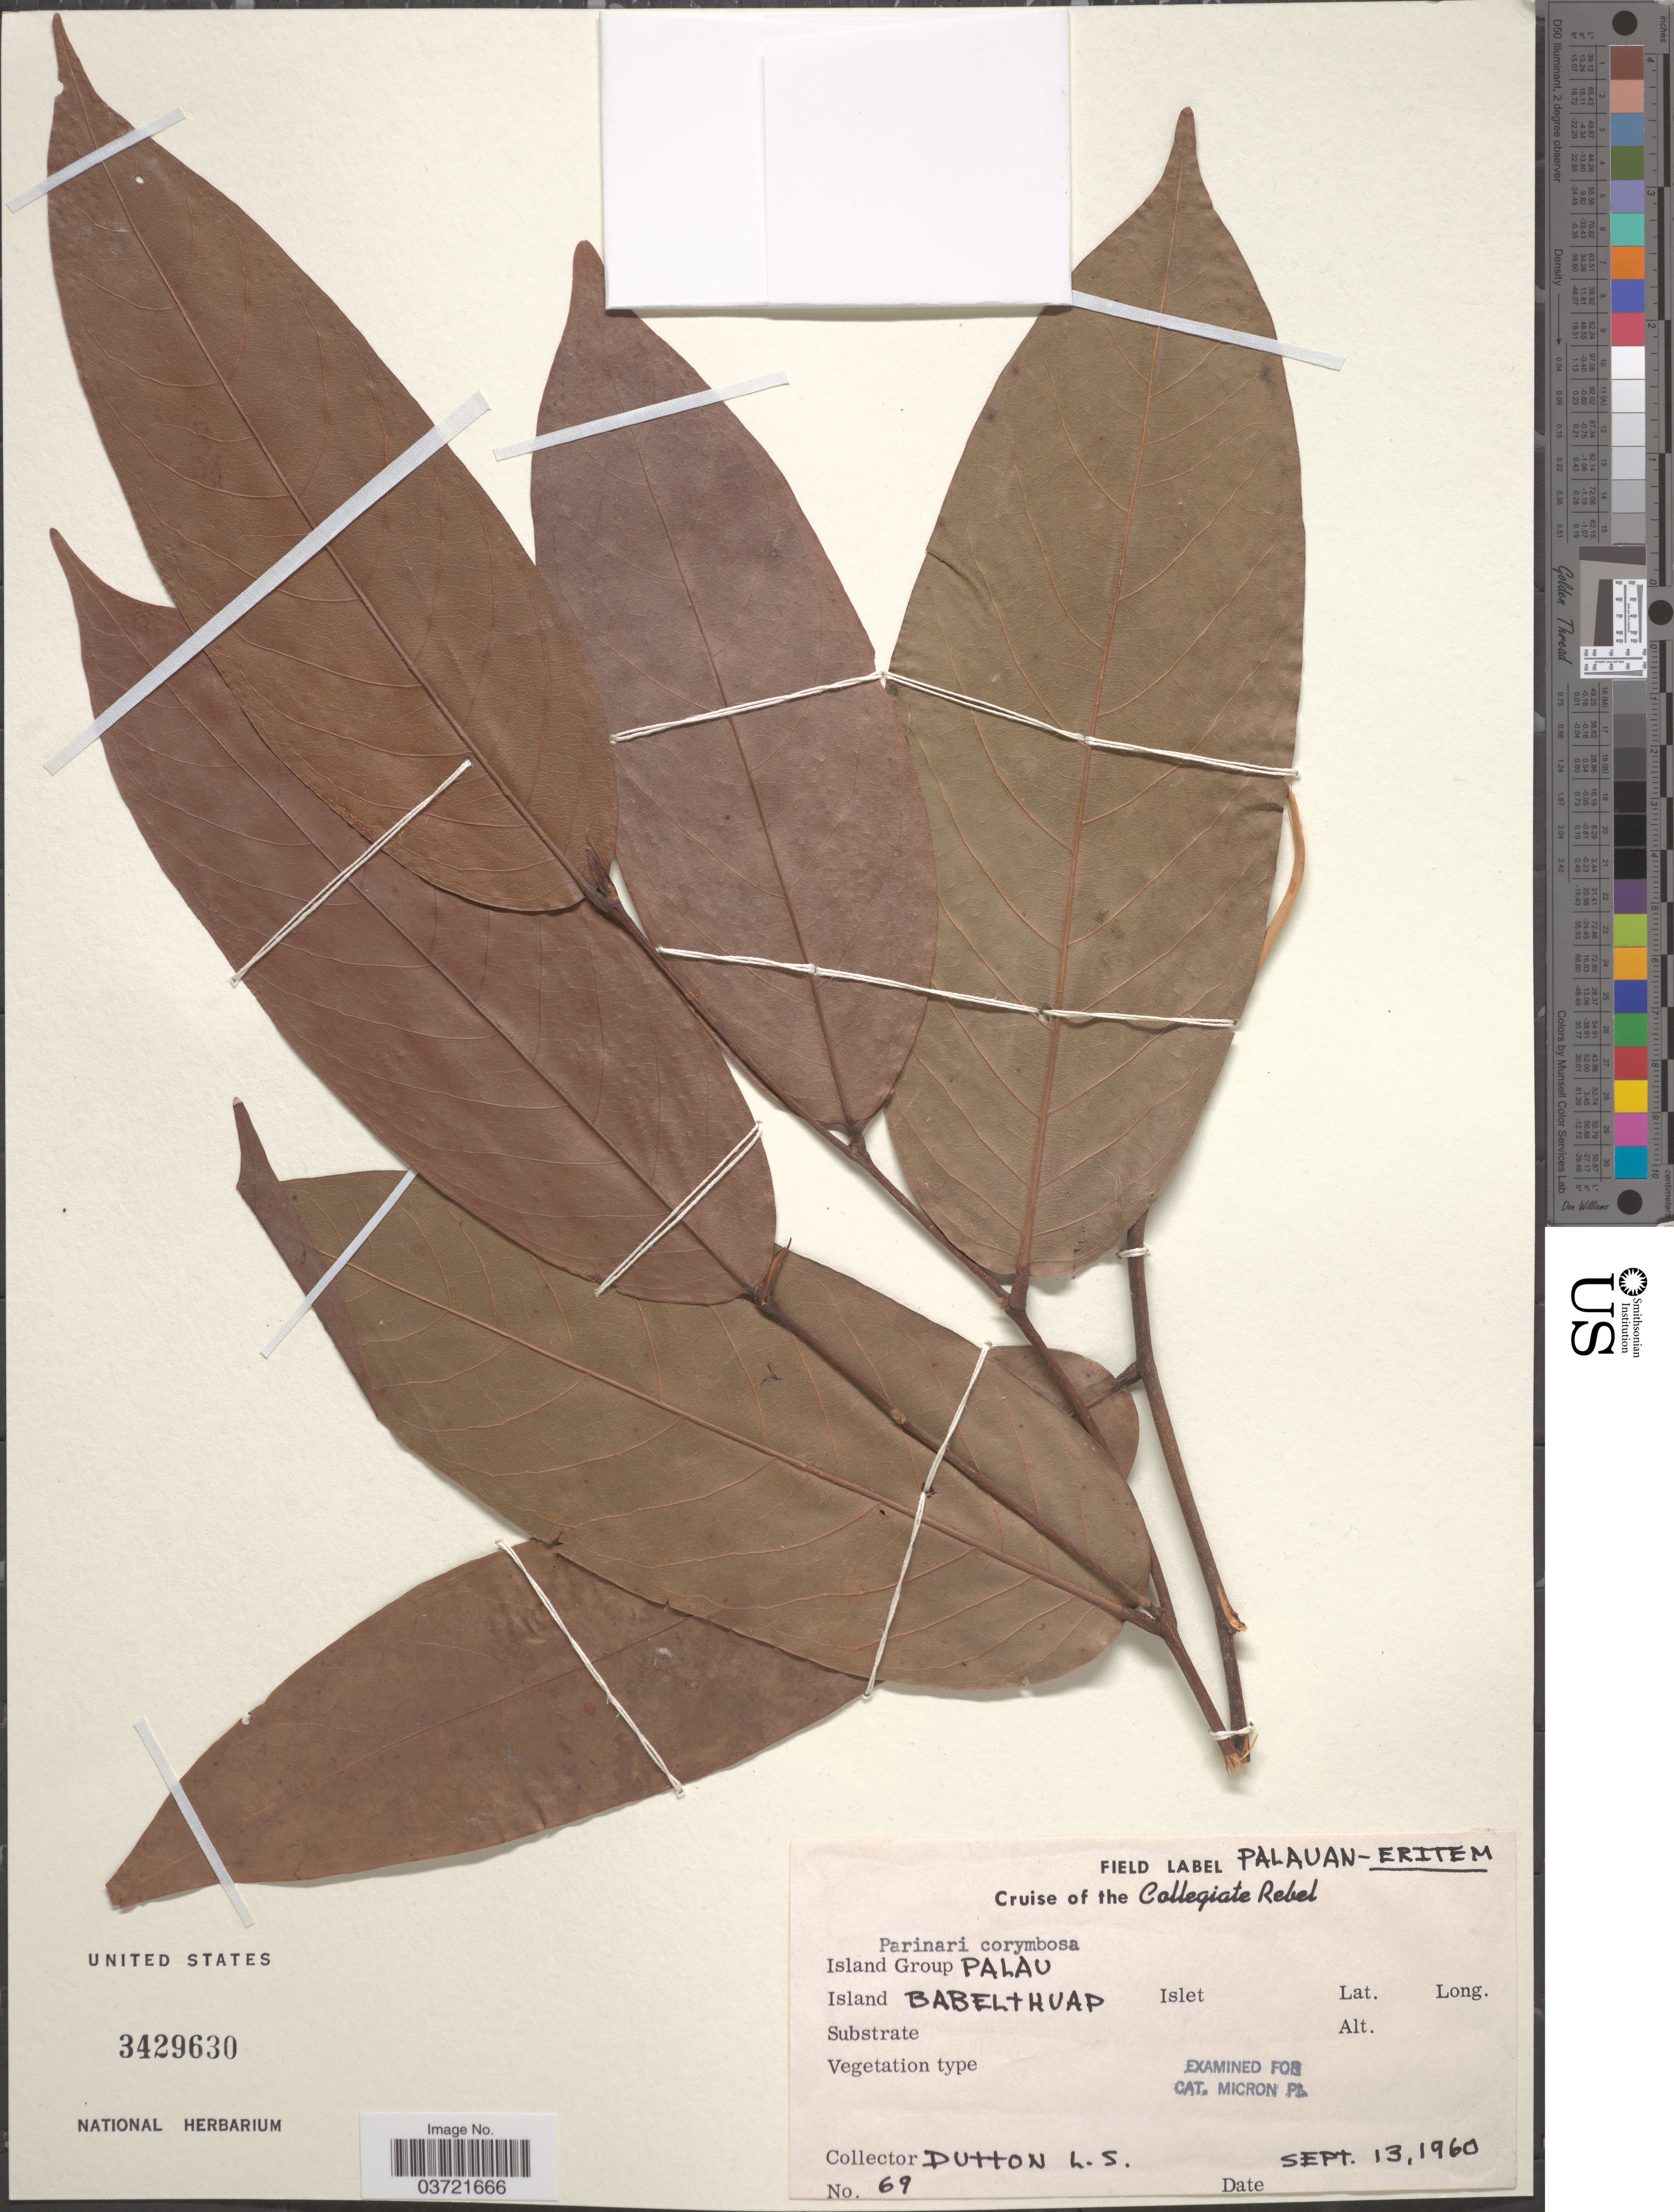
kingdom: Plantae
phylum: Tracheophyta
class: Magnoliopsida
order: Malpighiales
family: Chrysobalanaceae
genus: Parinari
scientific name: Parinari corymbosa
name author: (Blume) Miq.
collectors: L. Dutton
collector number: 69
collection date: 1960-09-13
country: Palau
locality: Collegiate Rebel. [unsure placement] Island Group Palau. Island Babelthuap.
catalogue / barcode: US 3429630